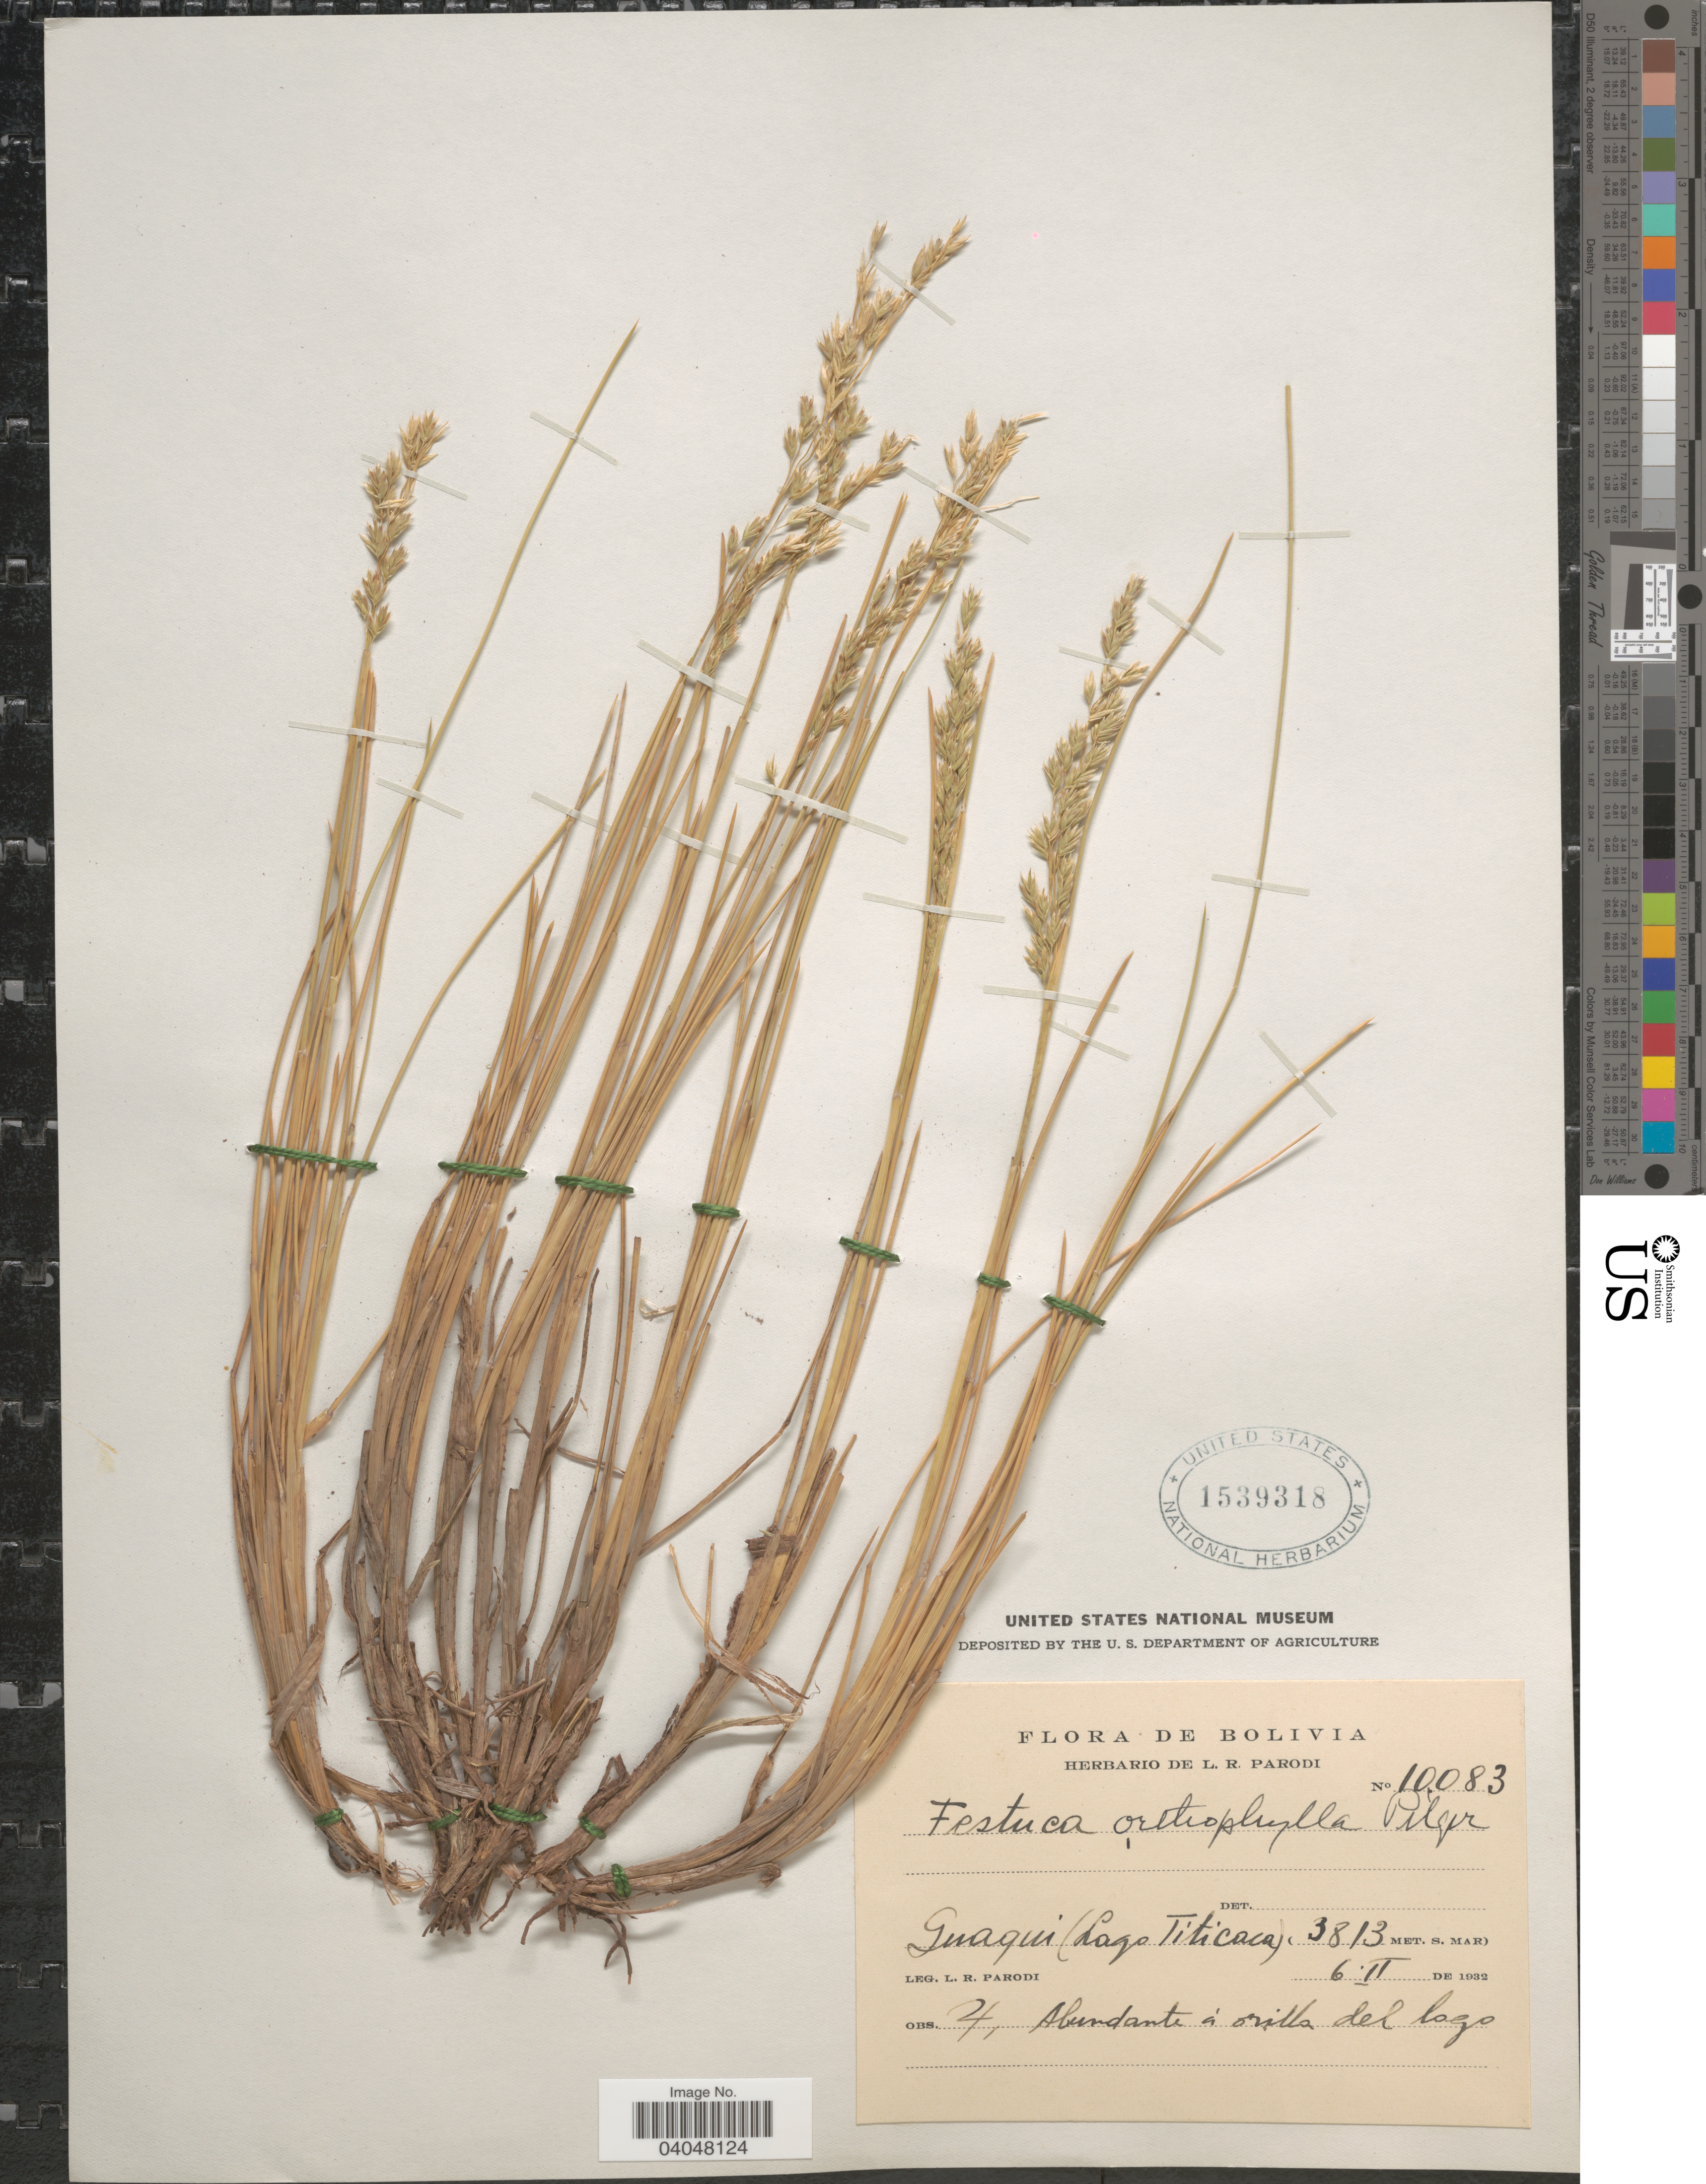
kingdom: Plantae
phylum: Tracheophyta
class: Liliopsida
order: Poales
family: Poaceae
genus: Festuca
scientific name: Festuca orthophylla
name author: Pilg.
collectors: L. R. Parodi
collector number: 10083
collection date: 1932-02-06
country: Bolivia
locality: Guaqui (Lago Titicaca).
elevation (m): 3813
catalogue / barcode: US 1539318